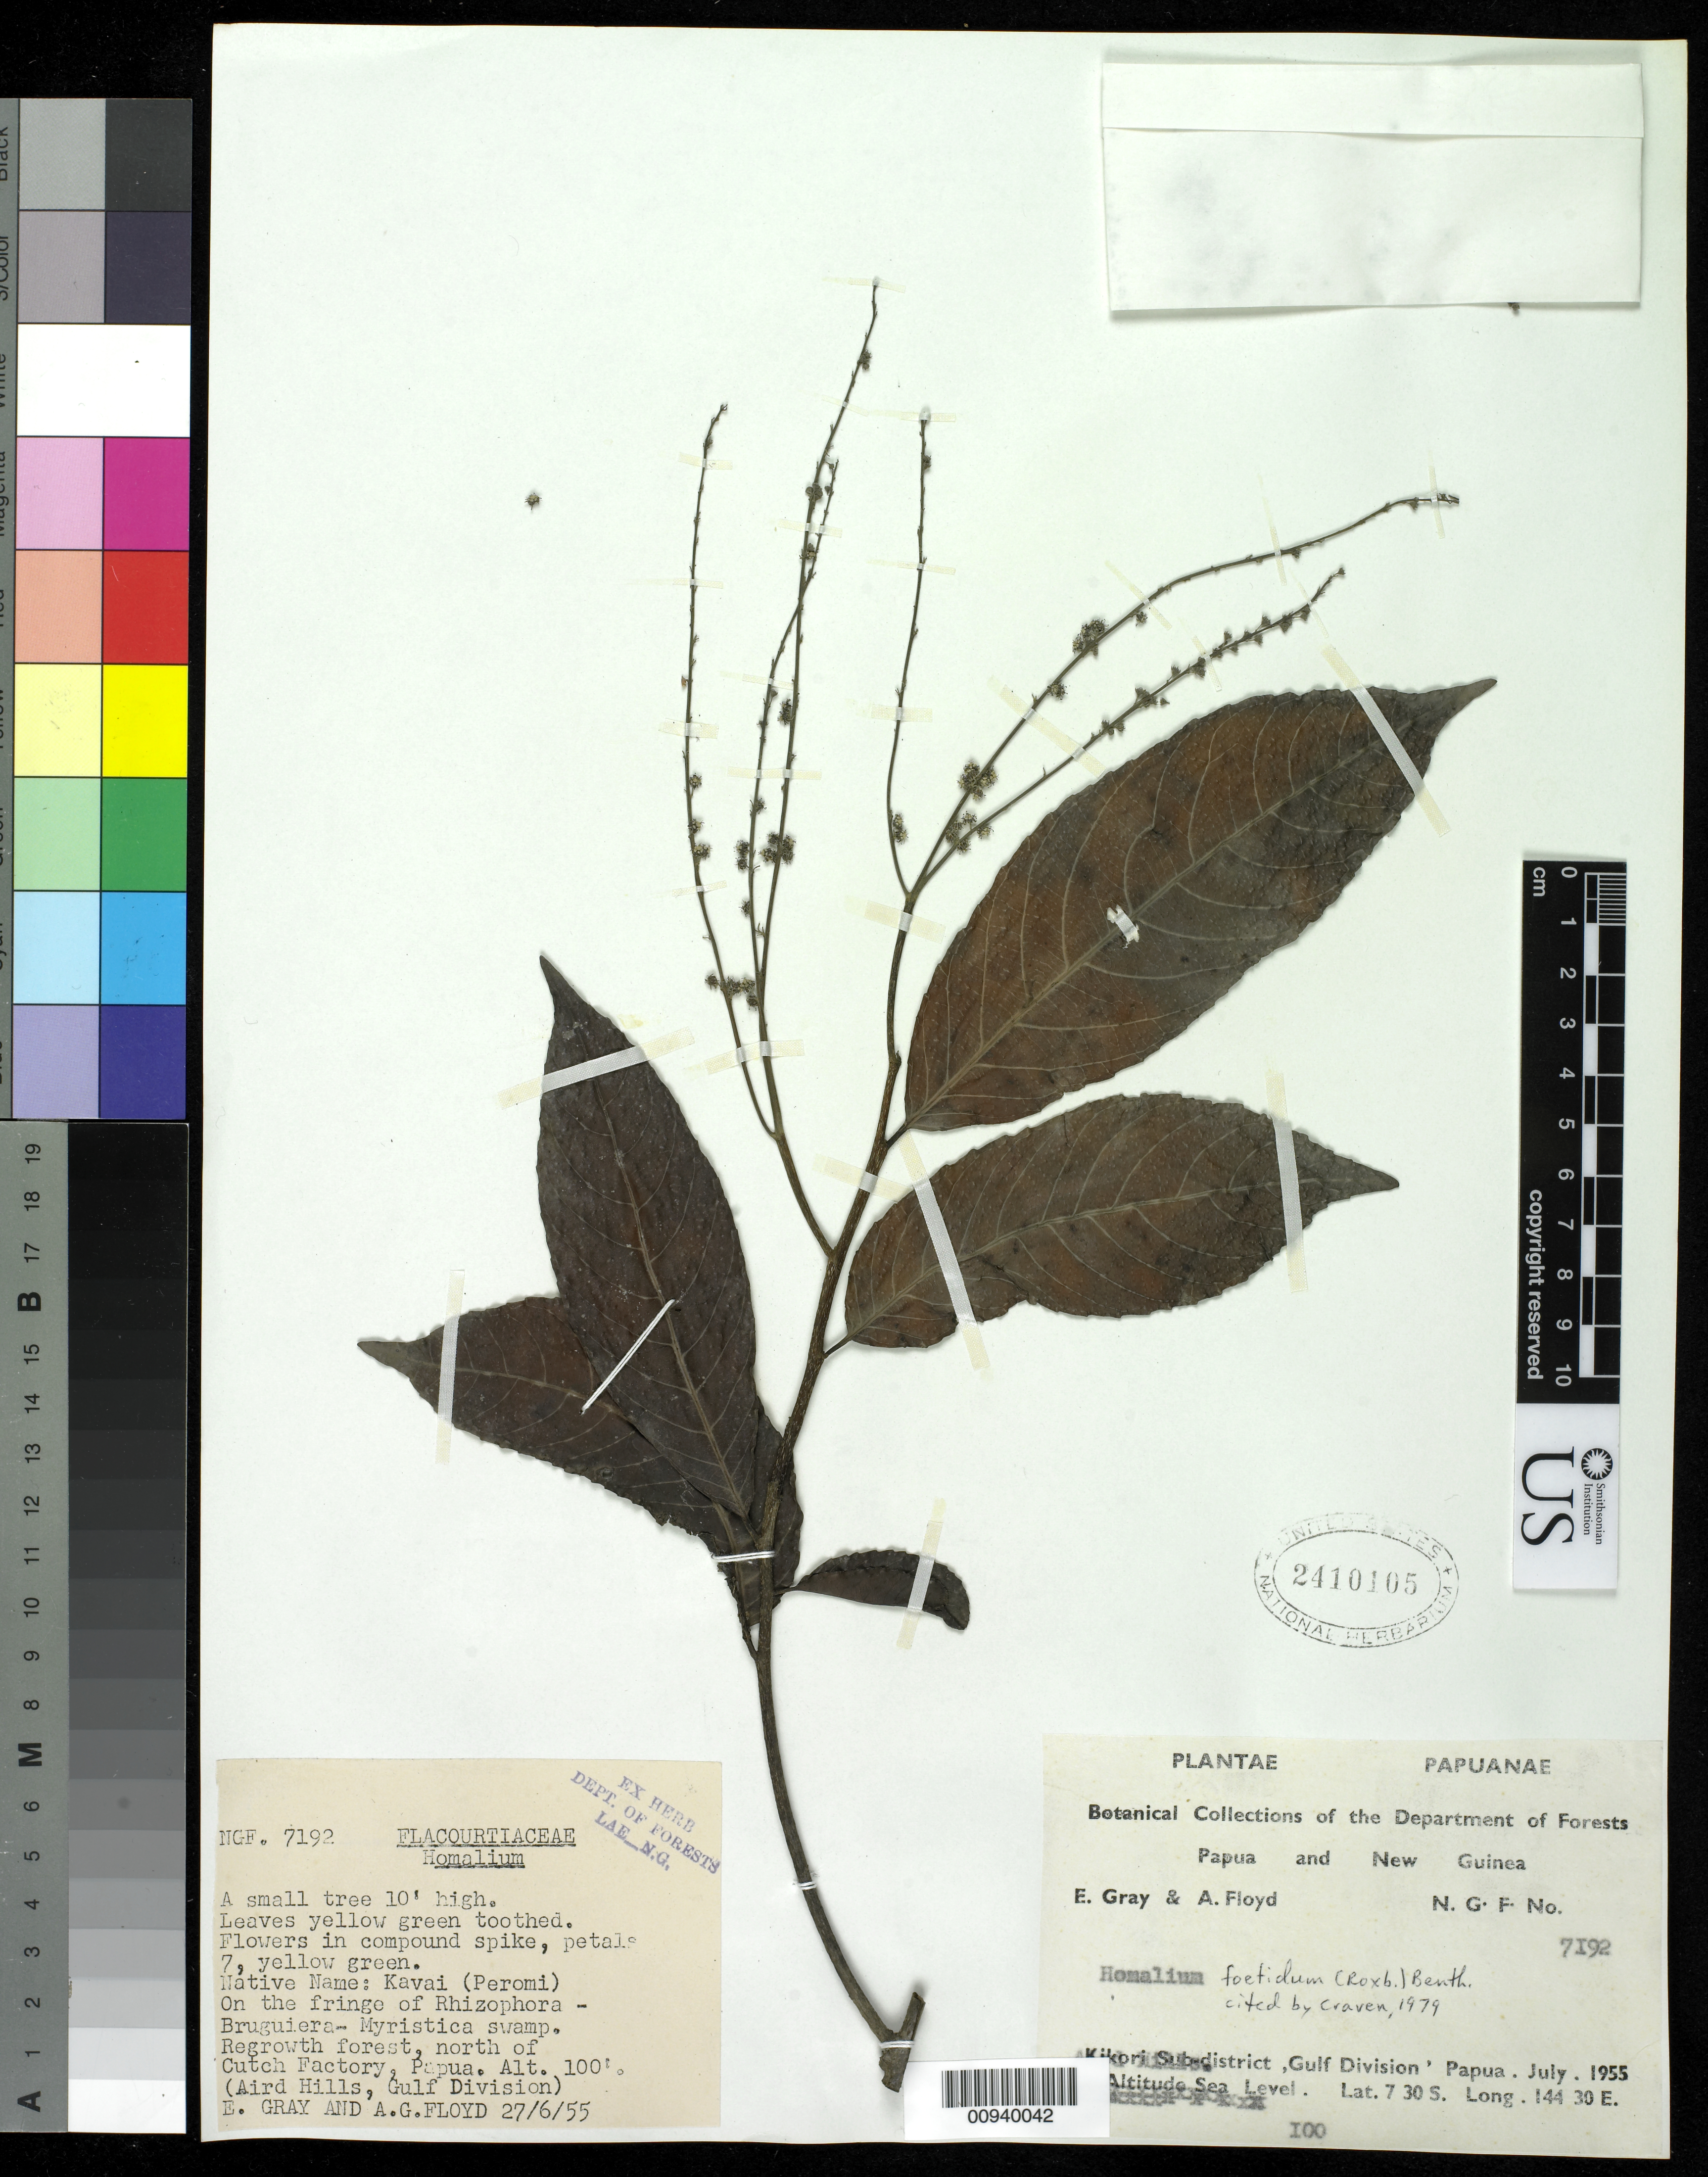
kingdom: Plantae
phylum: Tracheophyta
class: Magnoliopsida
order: Malpighiales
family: Salicaceae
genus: Homalium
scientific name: Homalium foetidum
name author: (Roxb.) Benth.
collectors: -- Gray & A. G. Floyd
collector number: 7192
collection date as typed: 27 Jun 1955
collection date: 1955-06-27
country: Papua New Guinea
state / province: Gulf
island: New Guinea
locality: Kikori Subdistrict, On the fringe of Rhizophora-Bruguiera - Myristica swamp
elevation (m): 30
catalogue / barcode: US 2410105